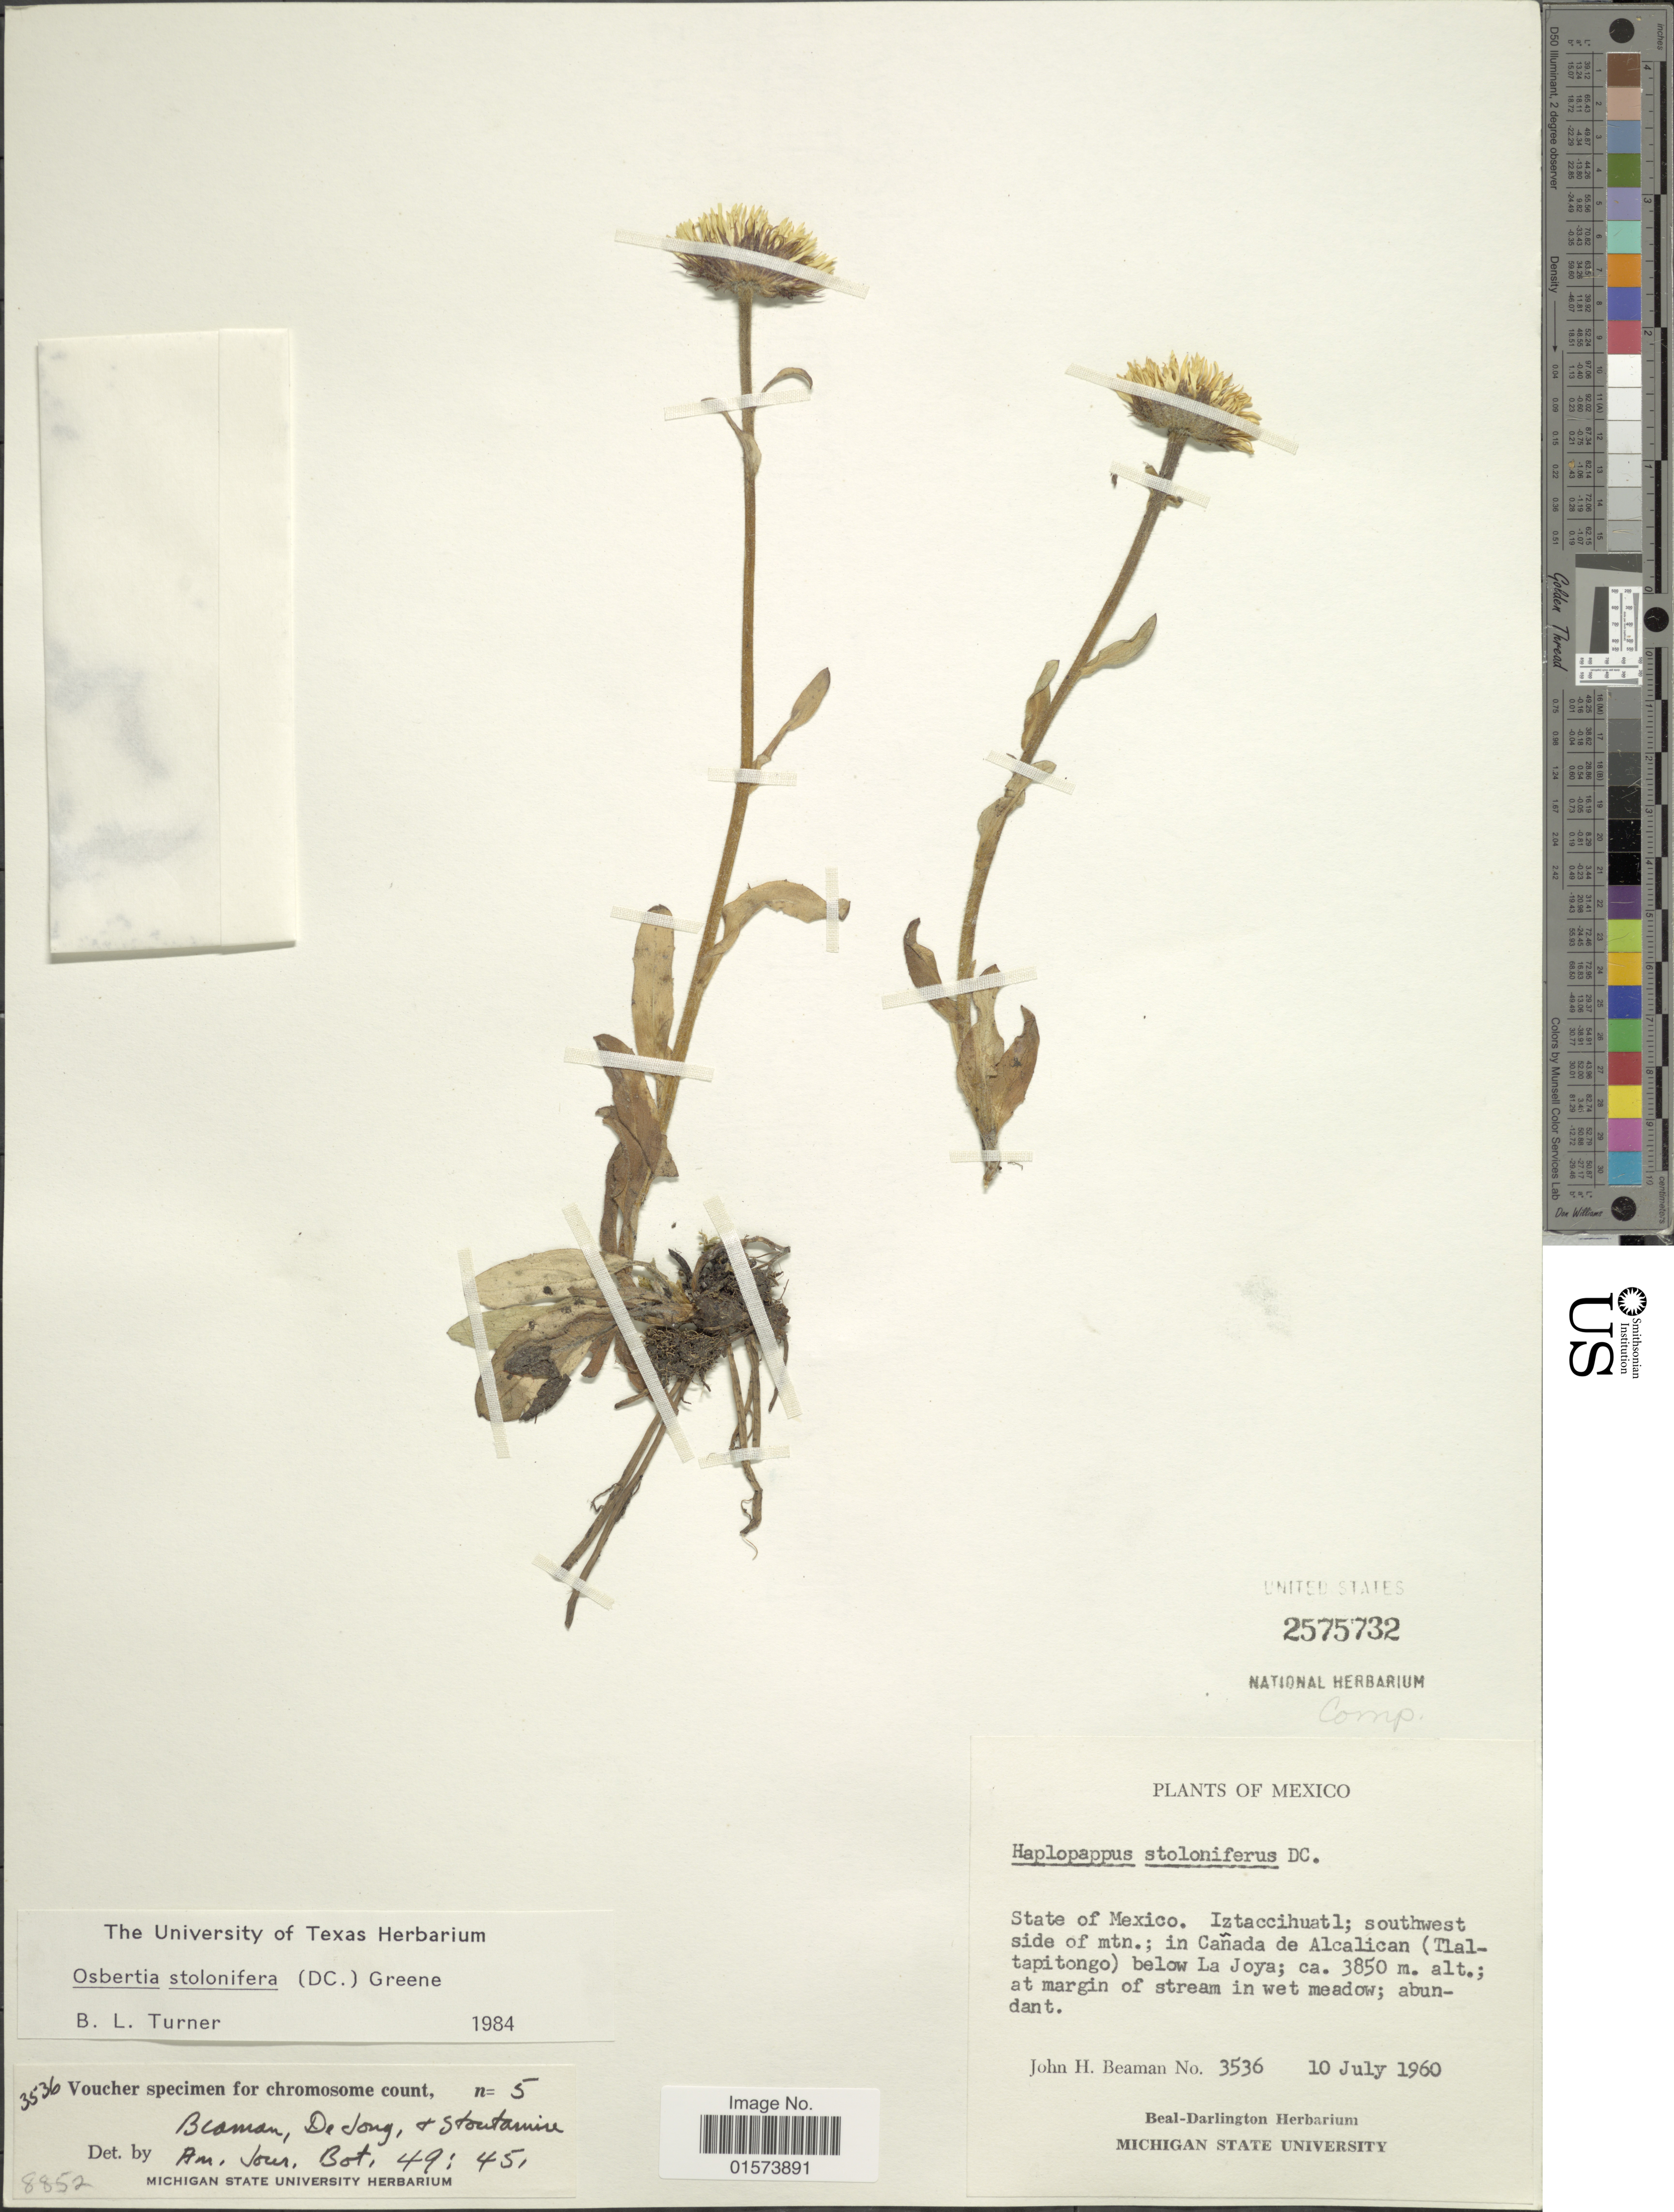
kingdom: Plantae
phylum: Tracheophyta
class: Magnoliopsida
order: Asterales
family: Asteraceae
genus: Osbertia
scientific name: Osbertia stolonifera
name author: (DC.) Greene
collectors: J. H. Beaman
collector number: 3536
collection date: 1960-07-10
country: Mexico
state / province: México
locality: Izataccihuatl; southwest side mtn.; in Cañada de Alcalican (Tlaltapitongo) below La Joya; at margin of stream in wet meadow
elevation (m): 3850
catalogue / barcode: US 257532